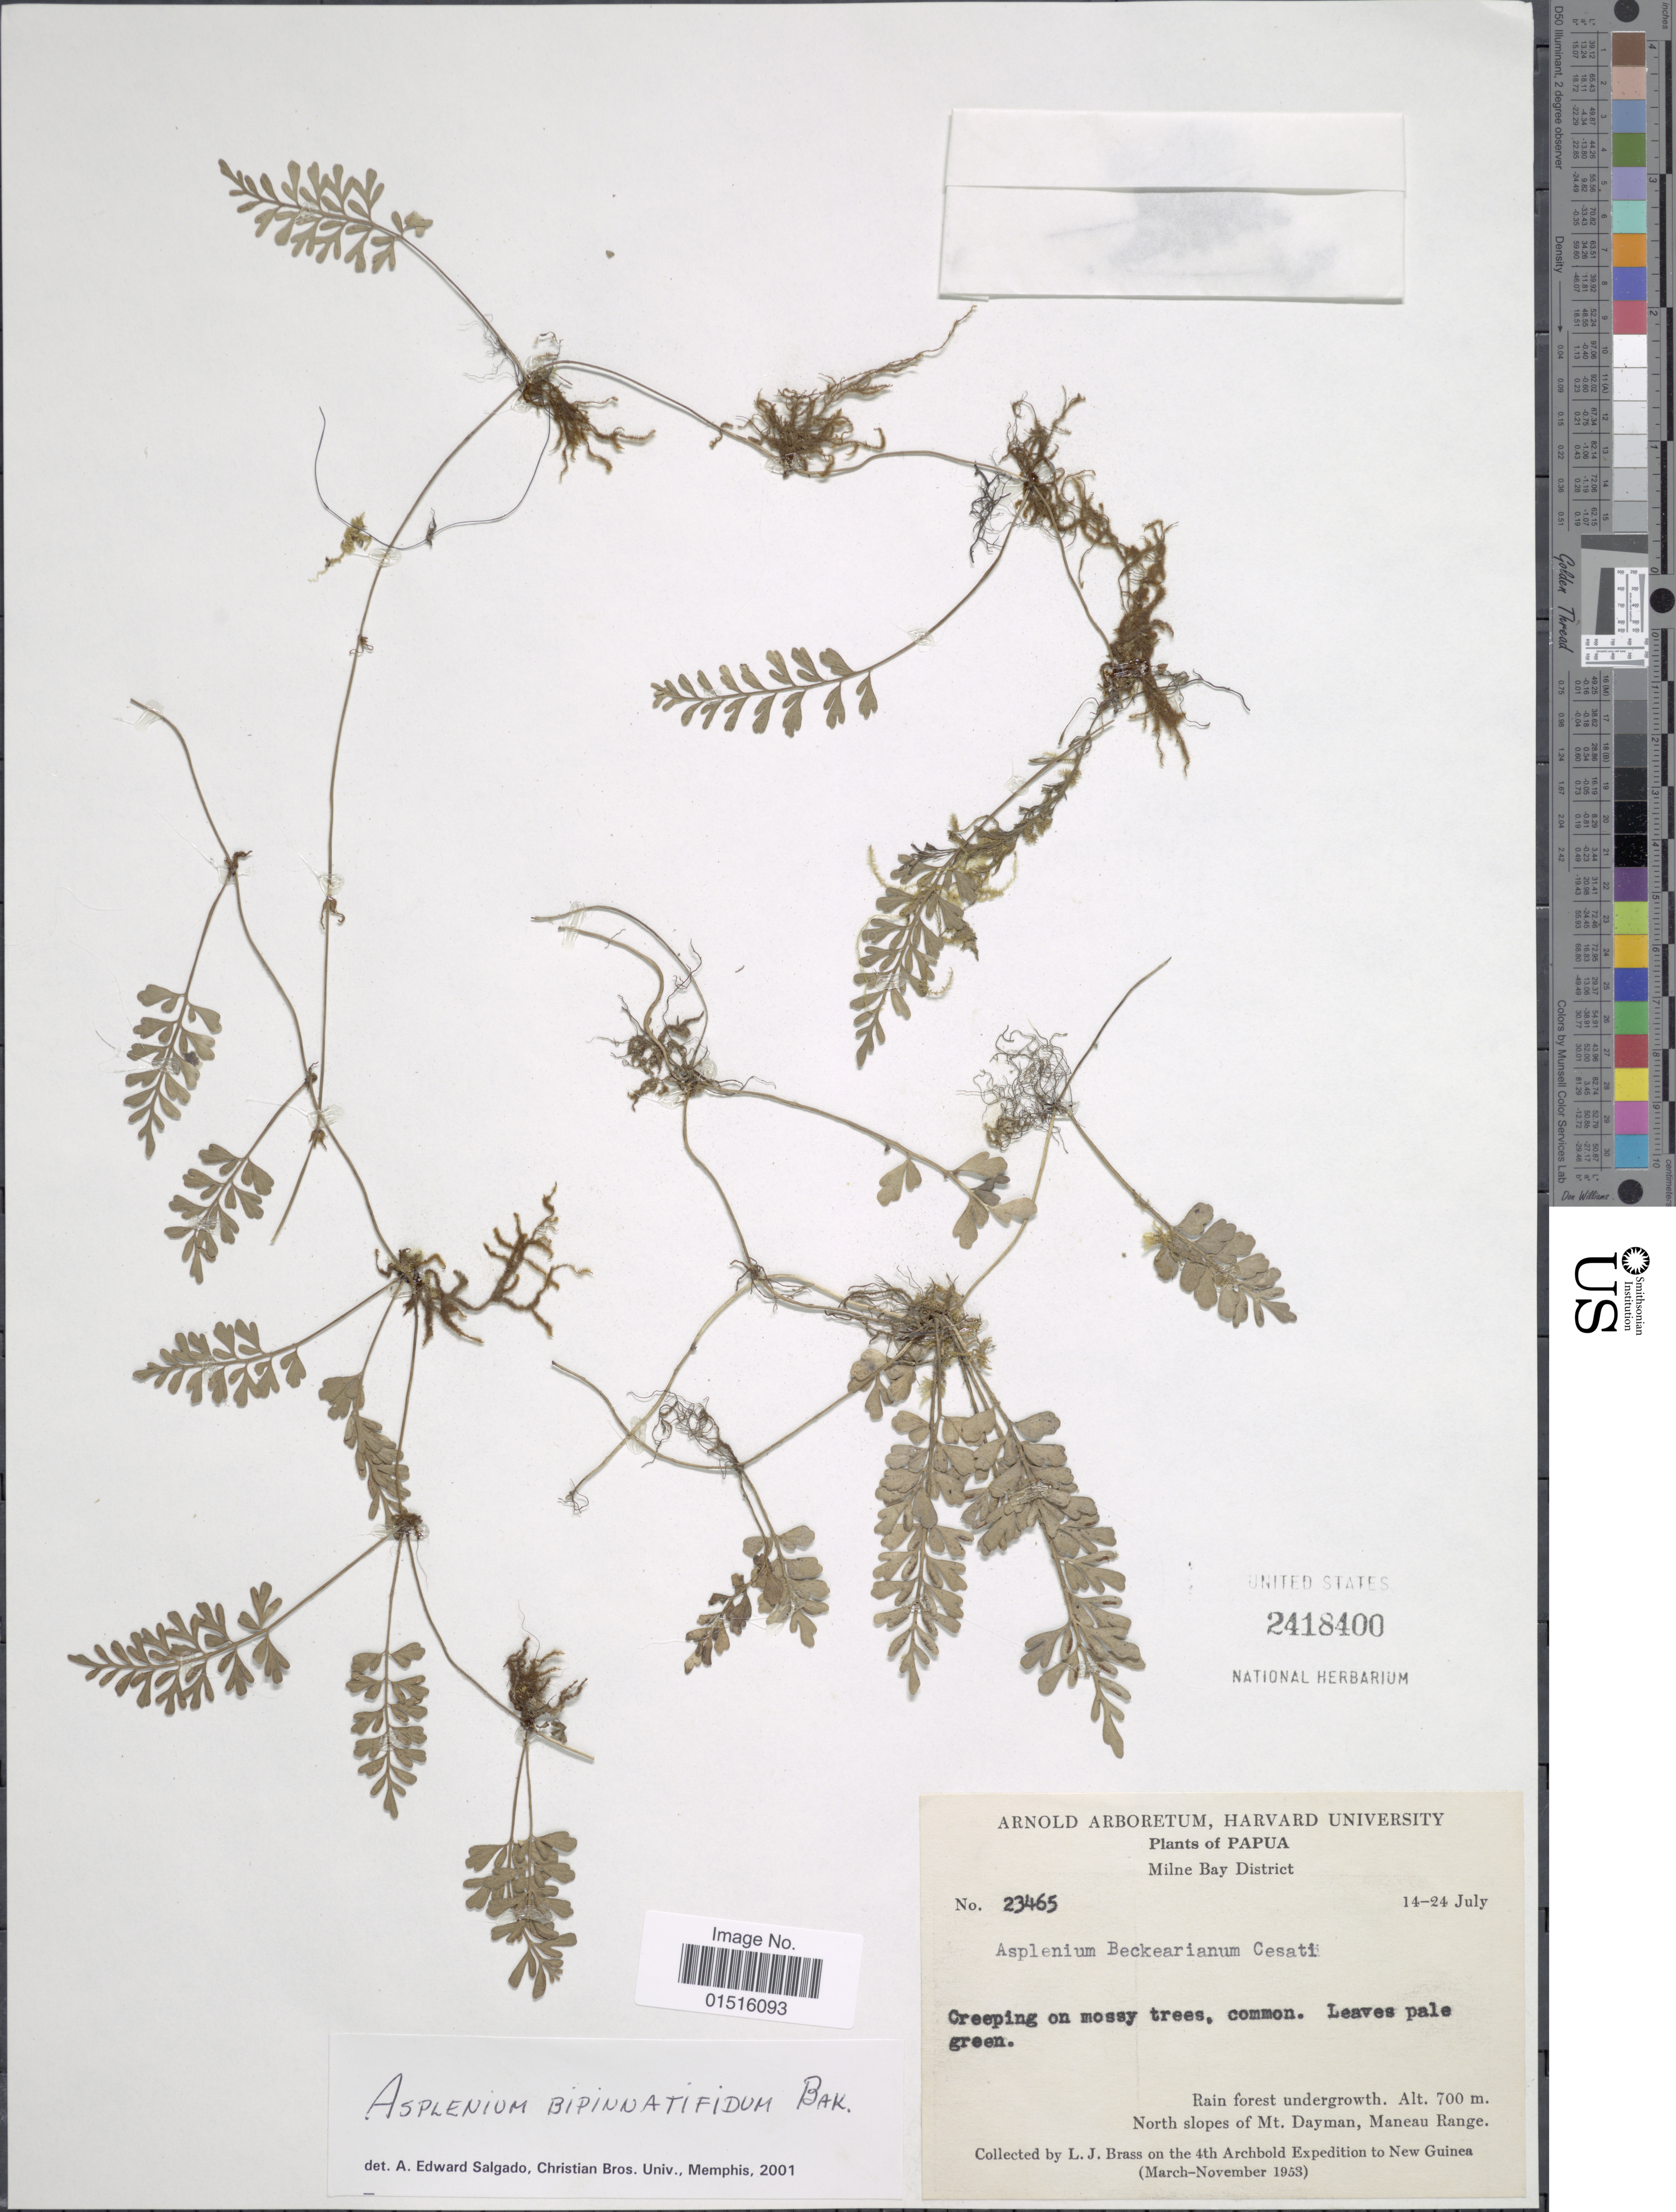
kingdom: Plantae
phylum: Tracheophyta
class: Polypodiopsida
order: Polypodiales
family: Aspleniaceae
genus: Asplenium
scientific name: Asplenium bipinnatifidum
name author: Baker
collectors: L. J. Brass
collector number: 23465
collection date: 1953-07-14/1953-07-24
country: Papua New Guinea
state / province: Milne Bay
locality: Milne Bay District, North slopes of Mt. Dayman, Maneau Range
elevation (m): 700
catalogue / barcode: US 2418400